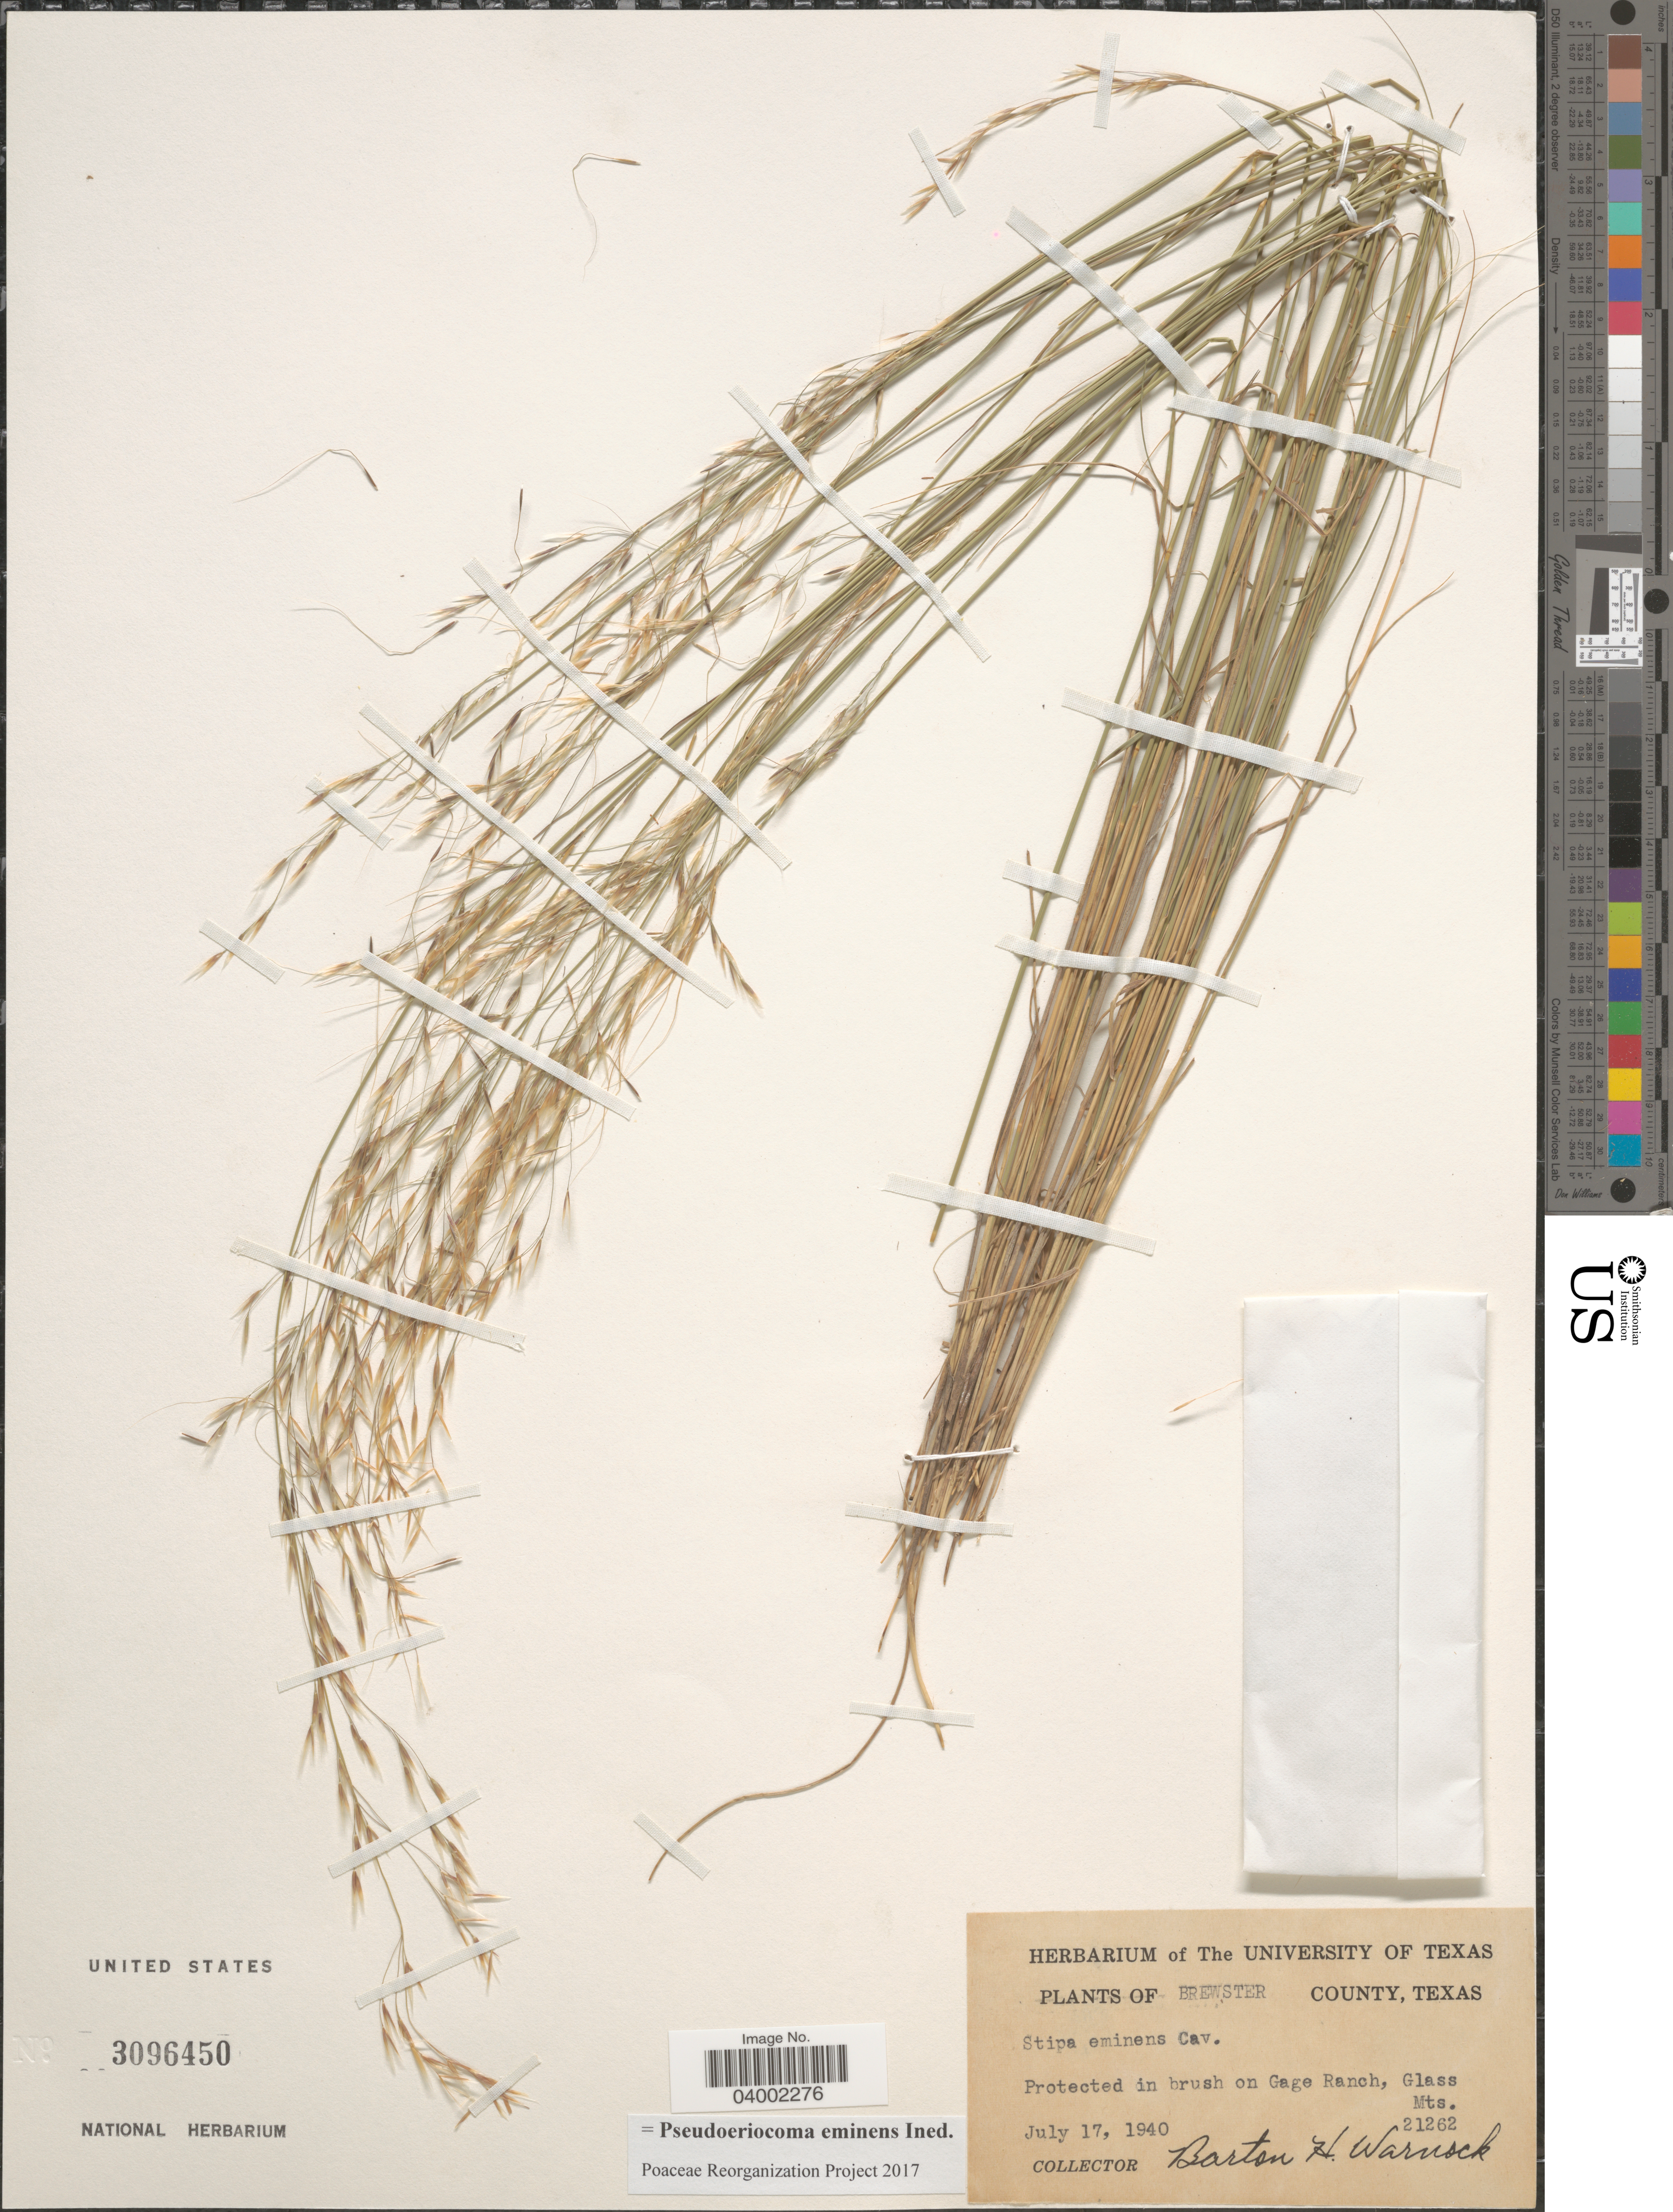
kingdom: Plantae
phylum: Tracheophyta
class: Liliopsida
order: Poales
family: Poaceae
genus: Pseudoeriocoma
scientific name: Pseudoeriocoma eminens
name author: (Cav.) Romasch.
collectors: B. H. Warnock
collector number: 21262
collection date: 1940-07-17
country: United States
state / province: Texas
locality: Brewster County. Protected in brush on Gage Ranch, Glass Mts.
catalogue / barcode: US 3096450